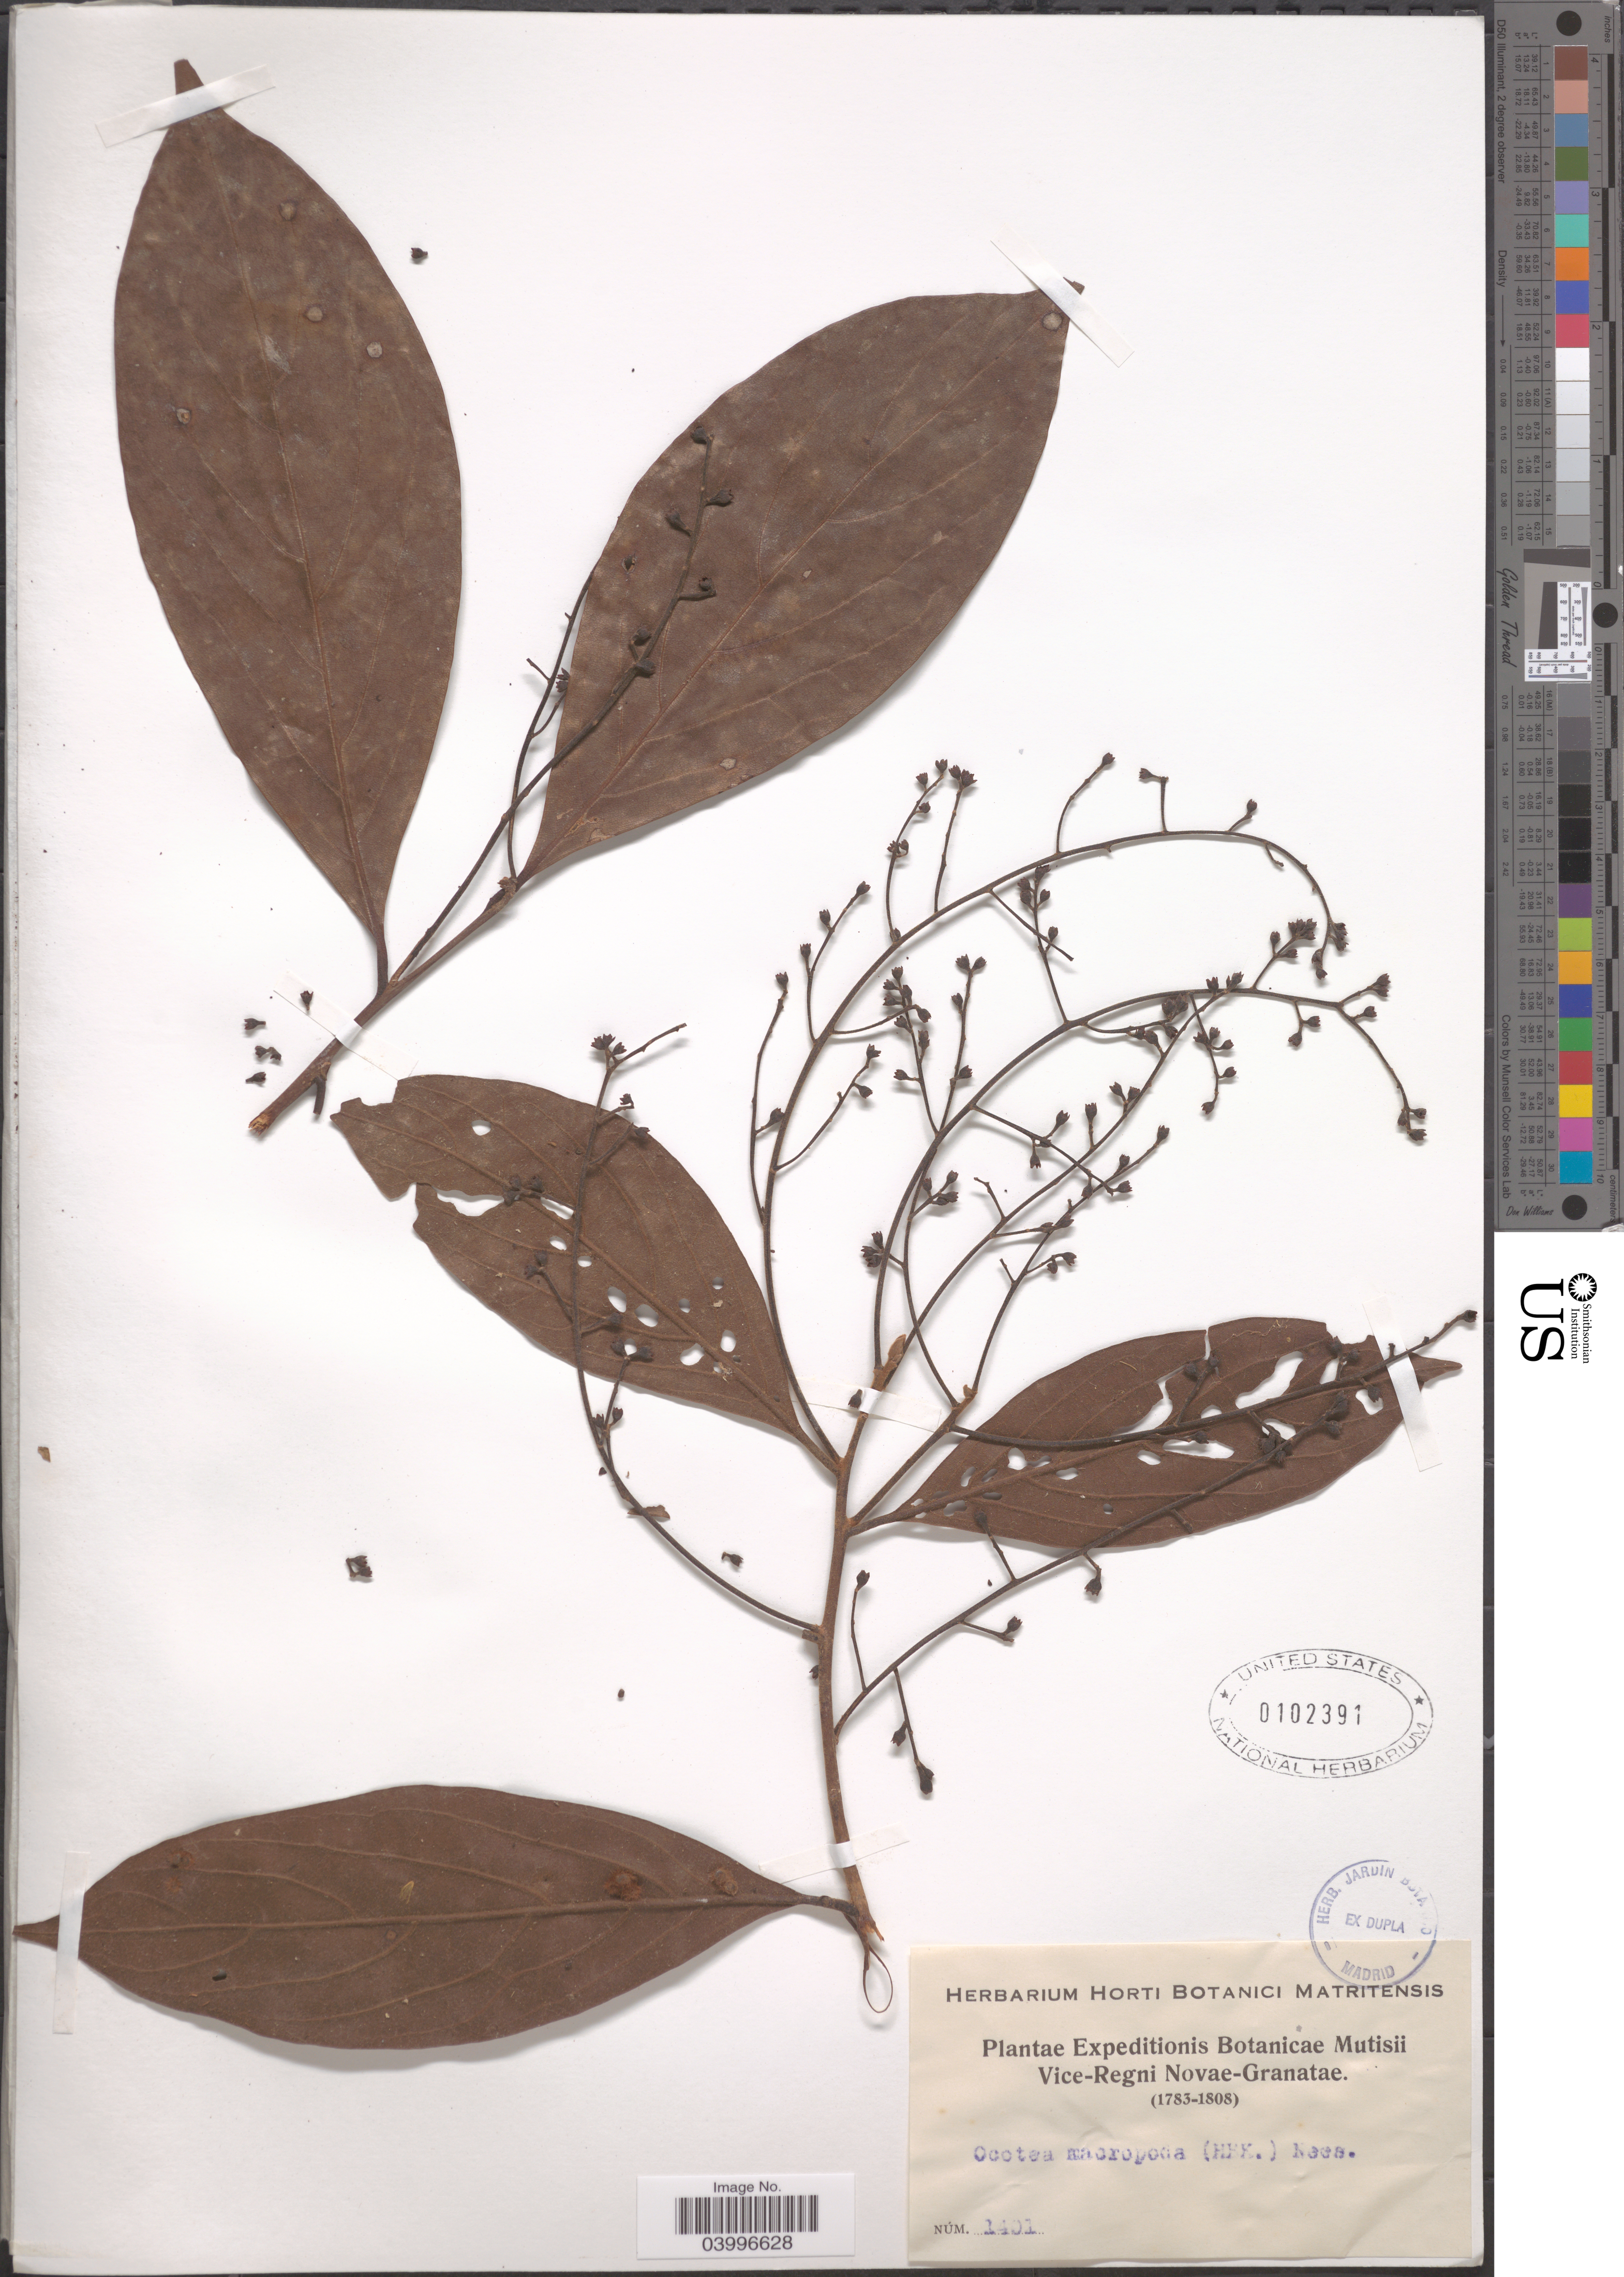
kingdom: Plantae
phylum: Tracheophyta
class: Magnoliopsida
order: Laurales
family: Lauraceae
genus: Ocotea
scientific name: Ocotea macropoda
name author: (Kunth) Mez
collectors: Expeditions Botanicae Mutisii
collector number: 1401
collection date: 1783/1808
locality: Vice-Regni Novae-Granatae.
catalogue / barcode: US 102391